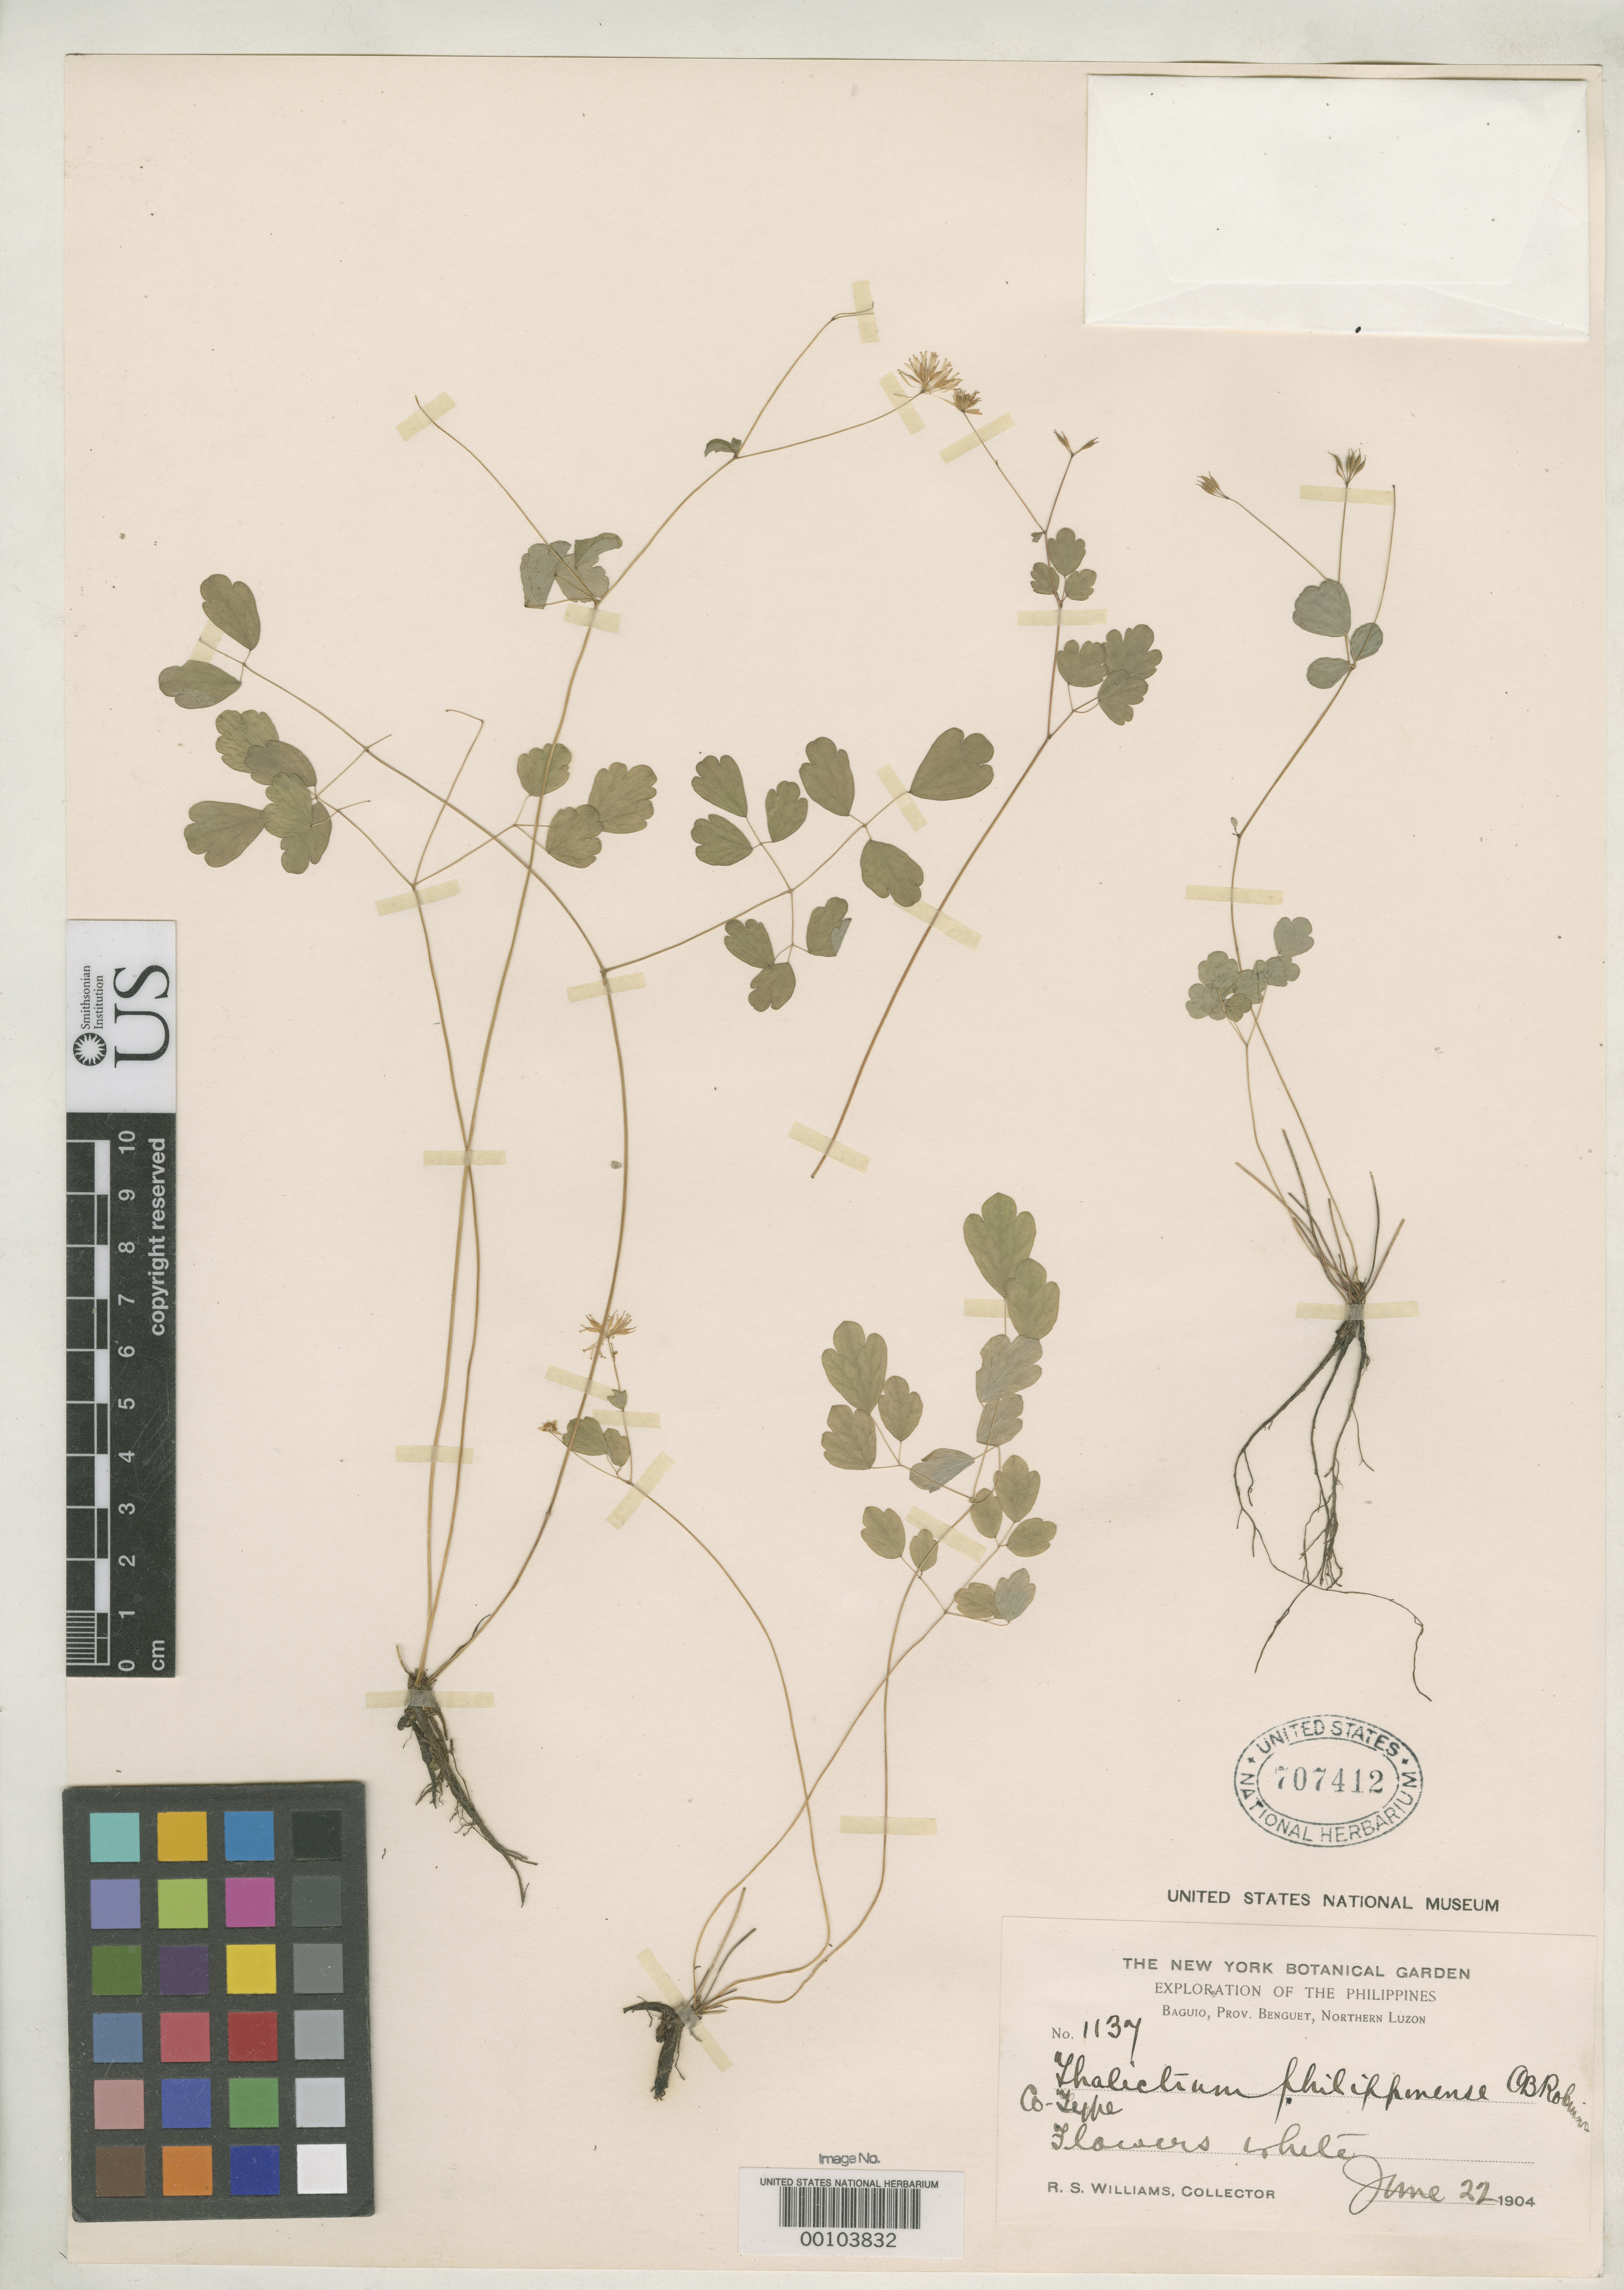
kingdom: Plantae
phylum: Tracheophyta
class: Magnoliopsida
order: Ranunculales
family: Ranunculaceae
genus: Thalictrum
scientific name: Thalictrum philippinense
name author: C.B. Rob.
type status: Isotype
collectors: R. S. Williams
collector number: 1137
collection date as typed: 22 Jun 1904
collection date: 1904-06-22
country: Philippines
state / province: Cordillera (Administrative Region)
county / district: Benguet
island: Luzon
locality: Baguio.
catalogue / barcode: US 707412